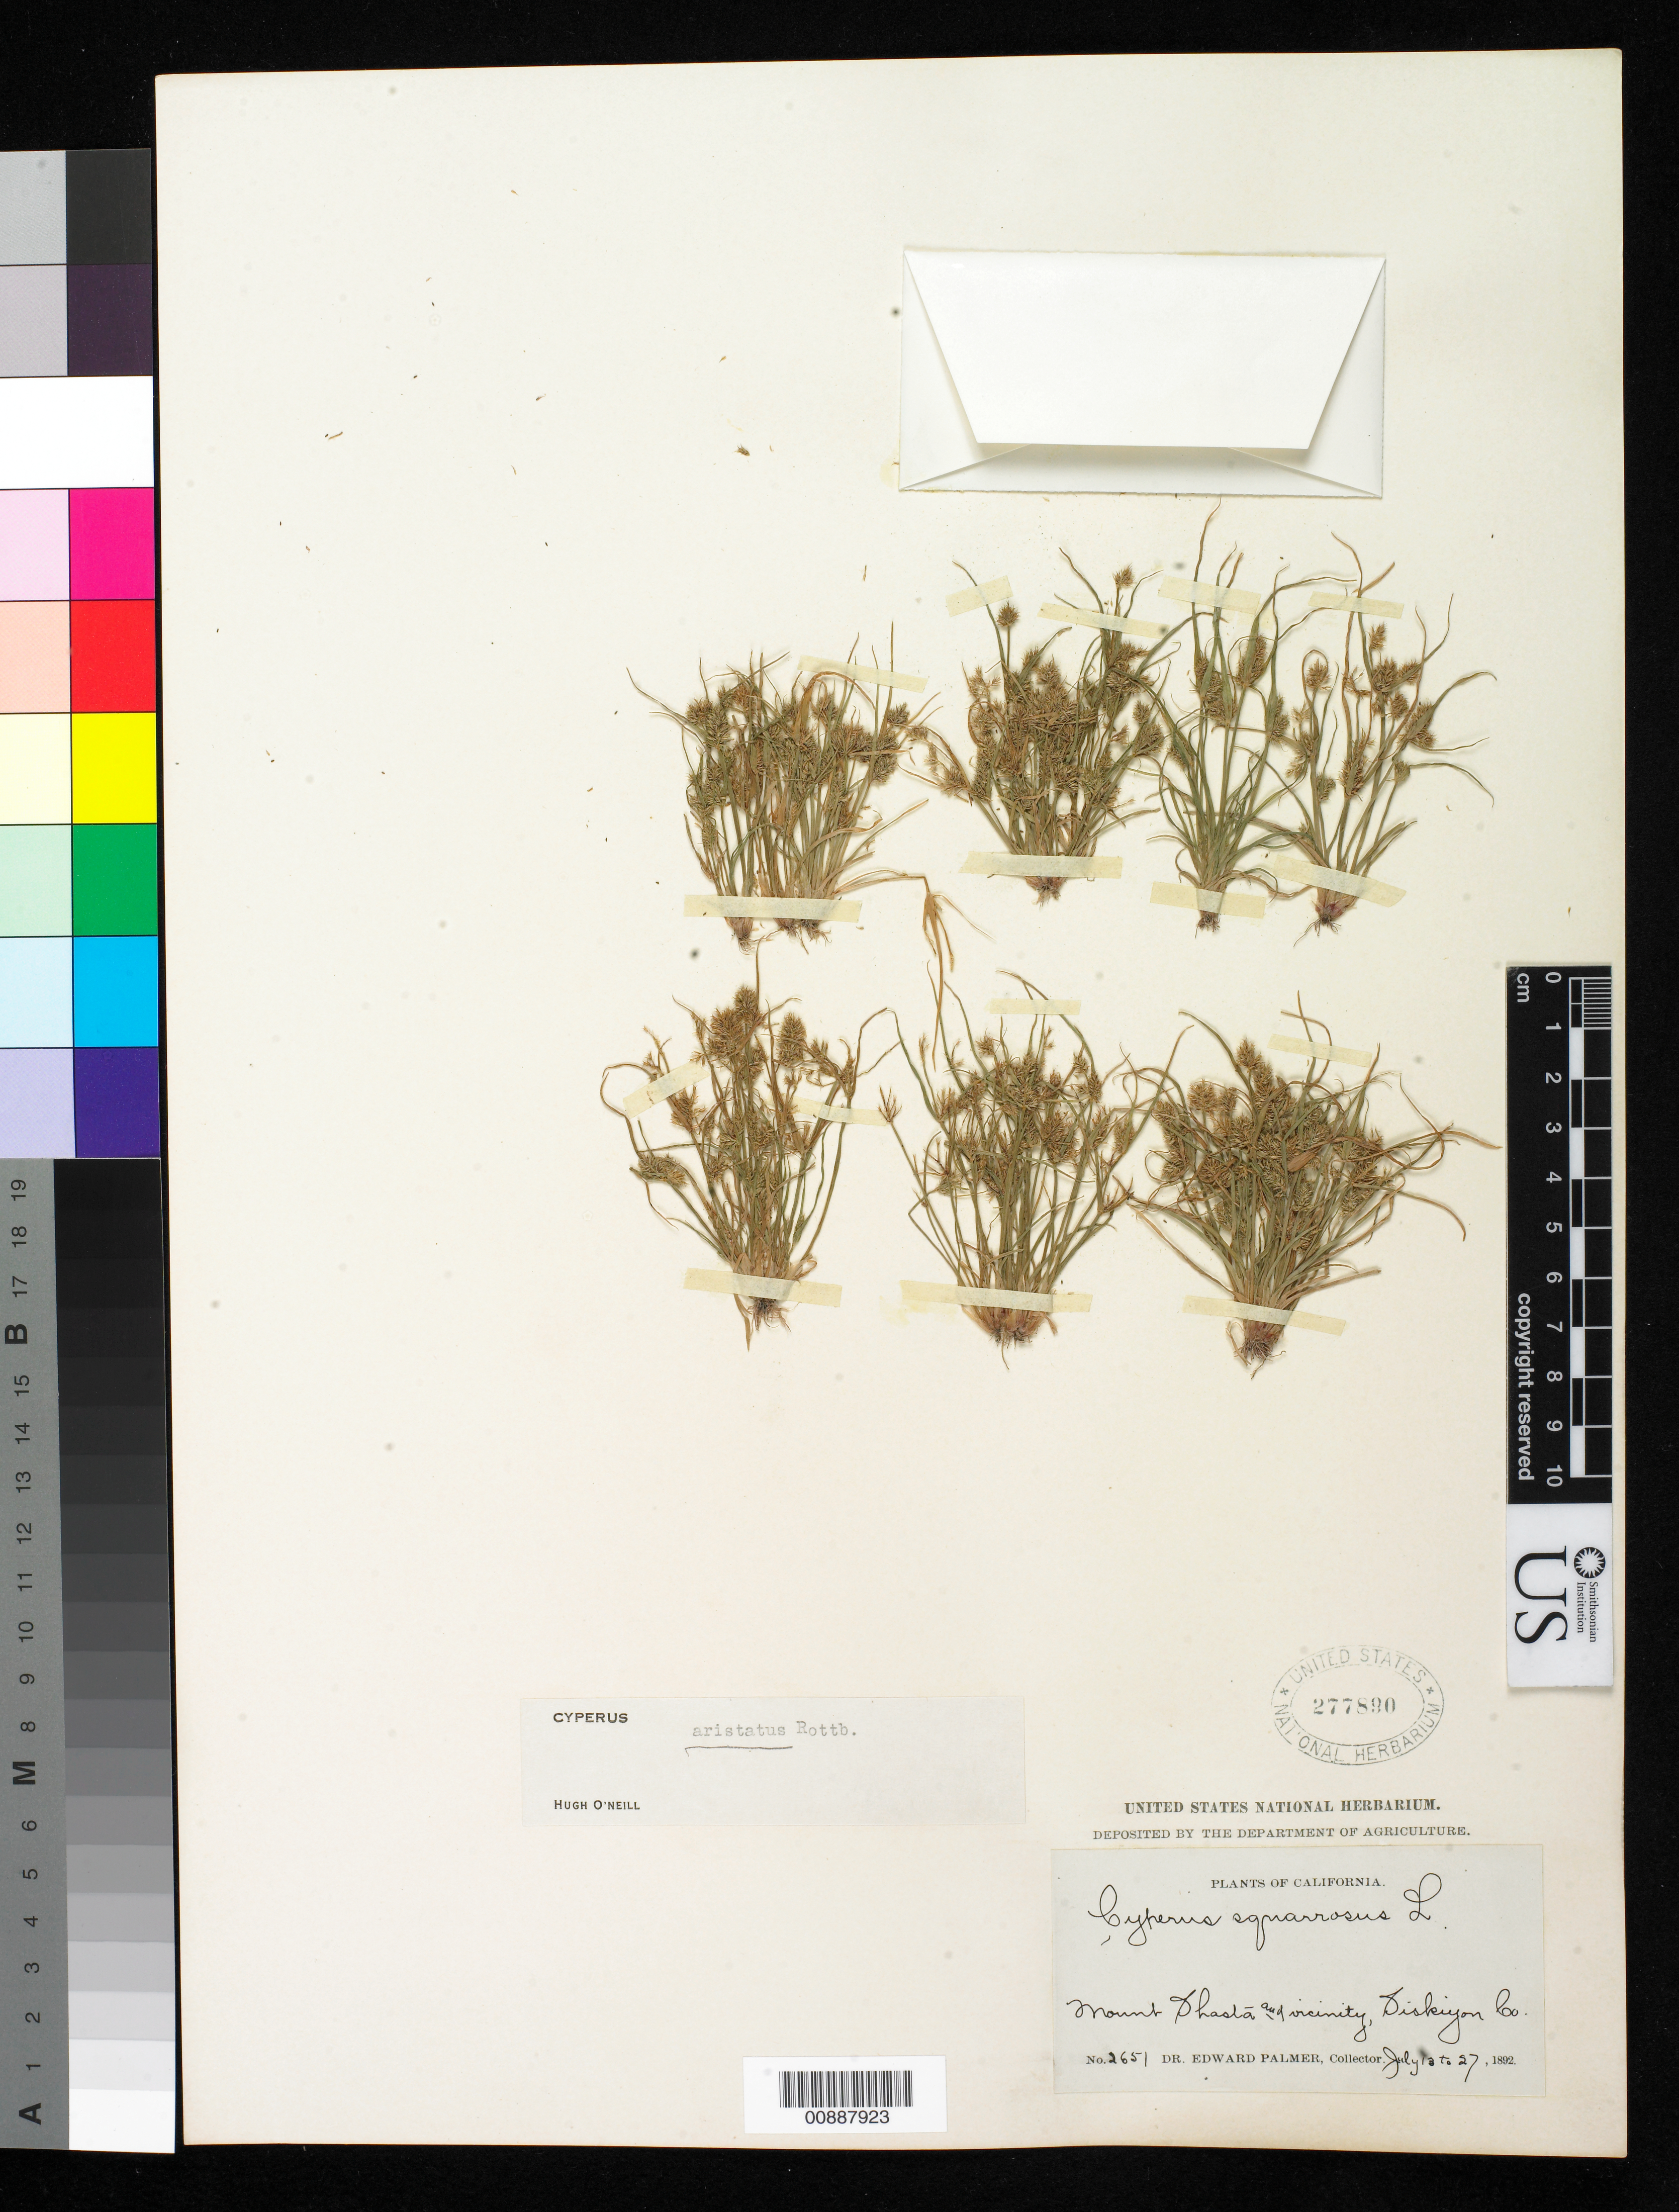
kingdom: Plantae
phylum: Tracheophyta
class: Liliopsida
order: Poales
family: Cyperaceae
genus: Cyperus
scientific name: Cyperus squarrosus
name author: L.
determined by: Strong, Mark T., (BOT), Smithsonian Institution - National Museum of Natural History (UNITED STATES)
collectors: E. Palmer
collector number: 2651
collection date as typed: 13 Jul 1892 to 27 Jul 1892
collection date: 1892-07-13/1892-07-27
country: United States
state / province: California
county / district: Siskiyou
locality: Mount Shasta and vicinity, Siskiyou County, California.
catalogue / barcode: US 277890